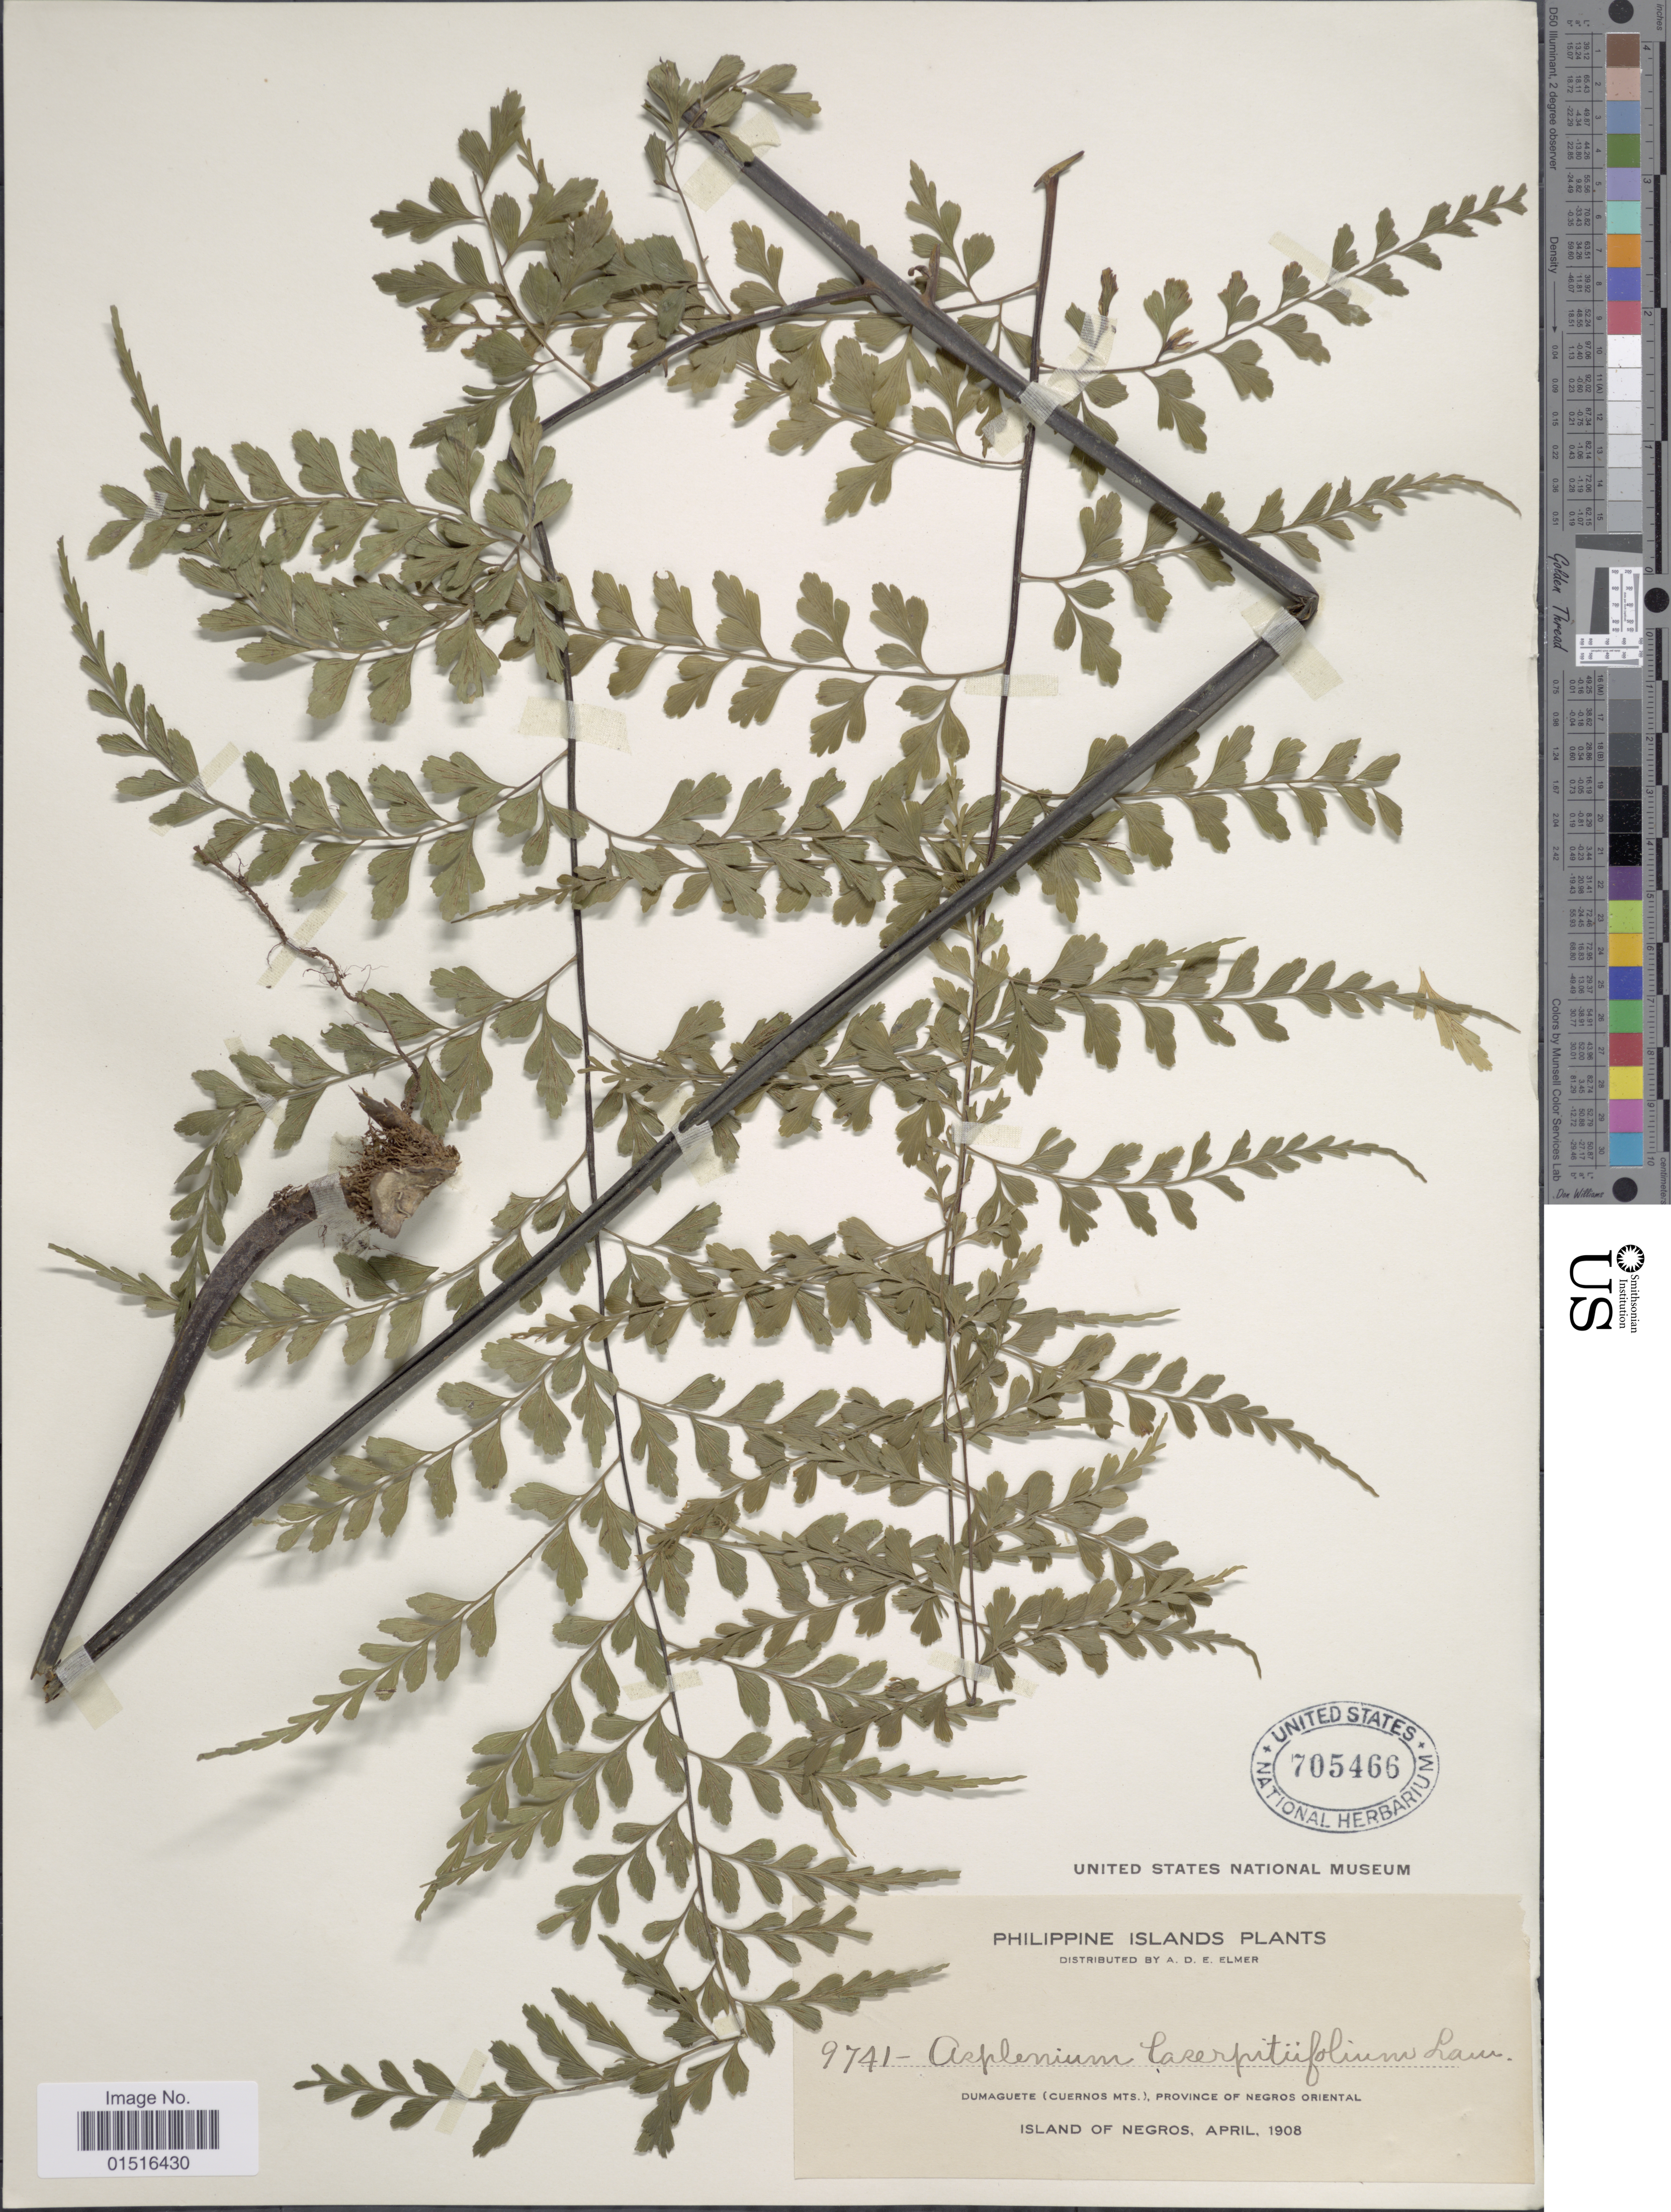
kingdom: Plantae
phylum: Tracheophyta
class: Polypodiopsida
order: Polypodiales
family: Aspleniaceae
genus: Asplenium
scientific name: Asplenium laserpitiifolium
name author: Lam.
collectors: A. D. E. Elmer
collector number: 9741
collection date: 1908-04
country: Philippines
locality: Philippine Islands, Dumaguete (Cuernos Mts), Province of Negros Oriental, Island of Negros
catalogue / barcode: US 705466